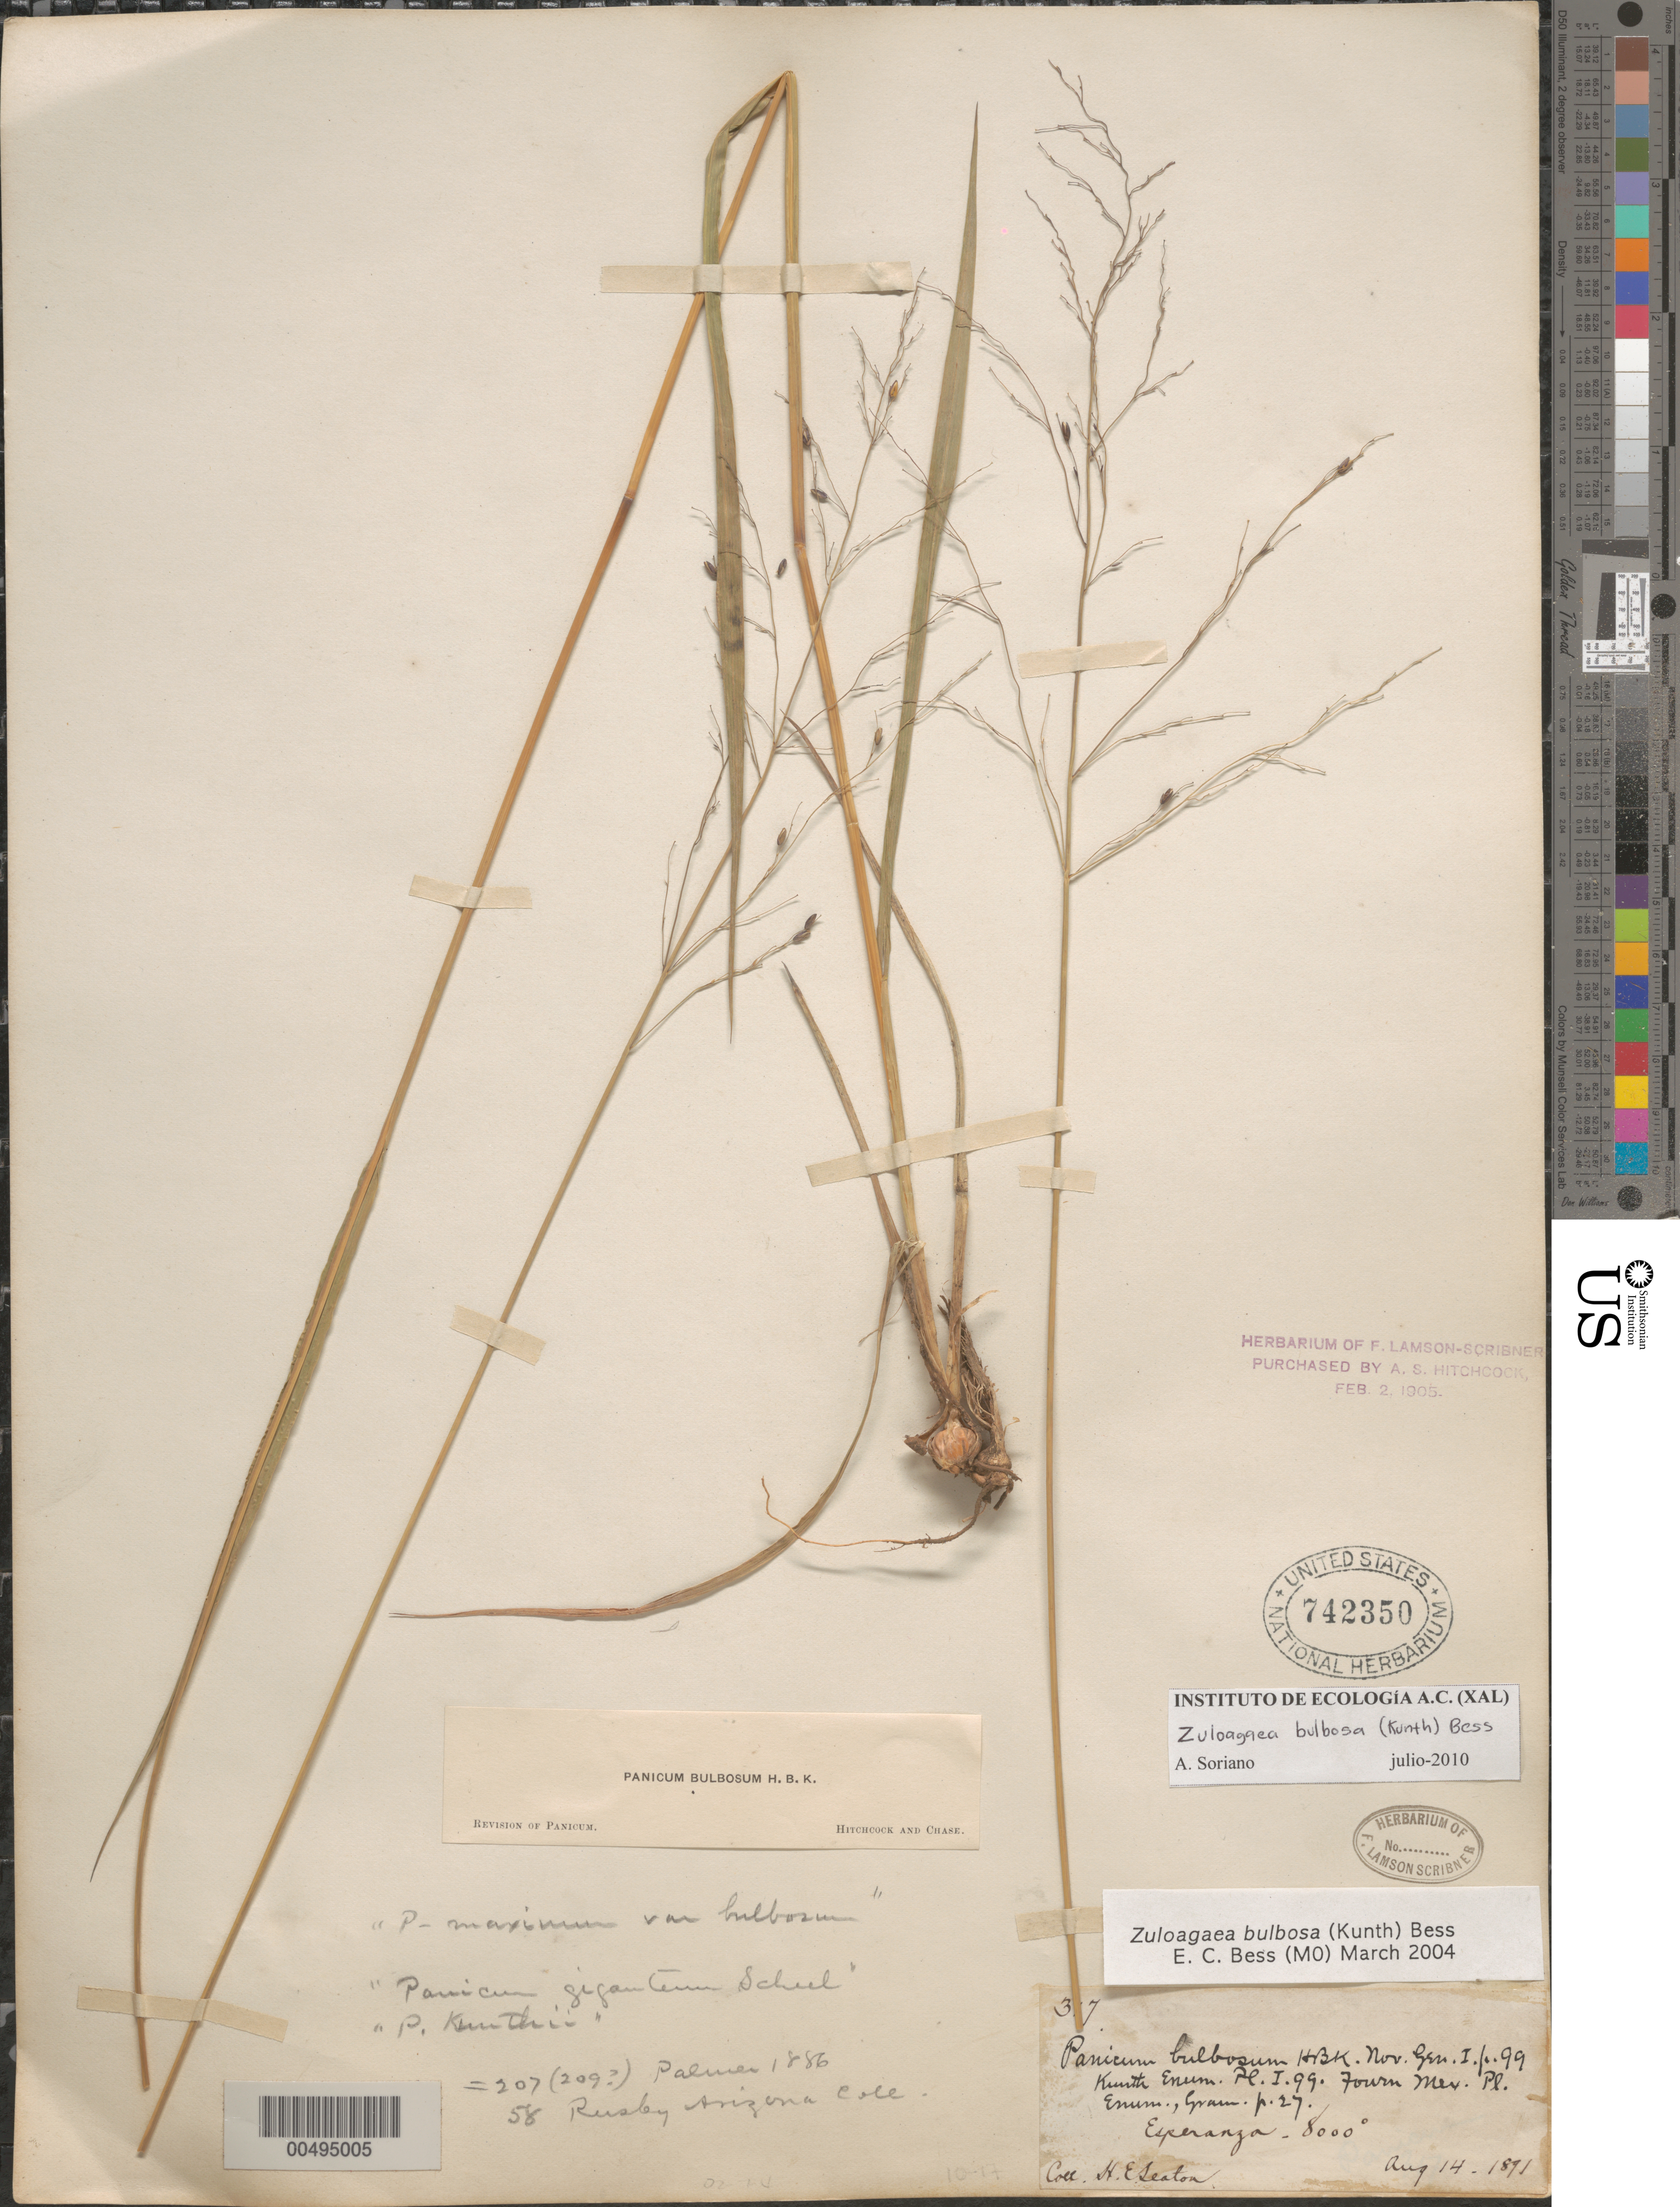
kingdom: Plantae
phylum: Tracheophyta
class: Liliopsida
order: Poales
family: Poaceae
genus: Panicum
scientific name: Panicum bulbosum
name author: Kunth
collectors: H. E. Seaton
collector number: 317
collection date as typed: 14 Aug 1891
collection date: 1891-08-14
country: Mexico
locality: Esperanza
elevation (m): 2438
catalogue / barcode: US 742350